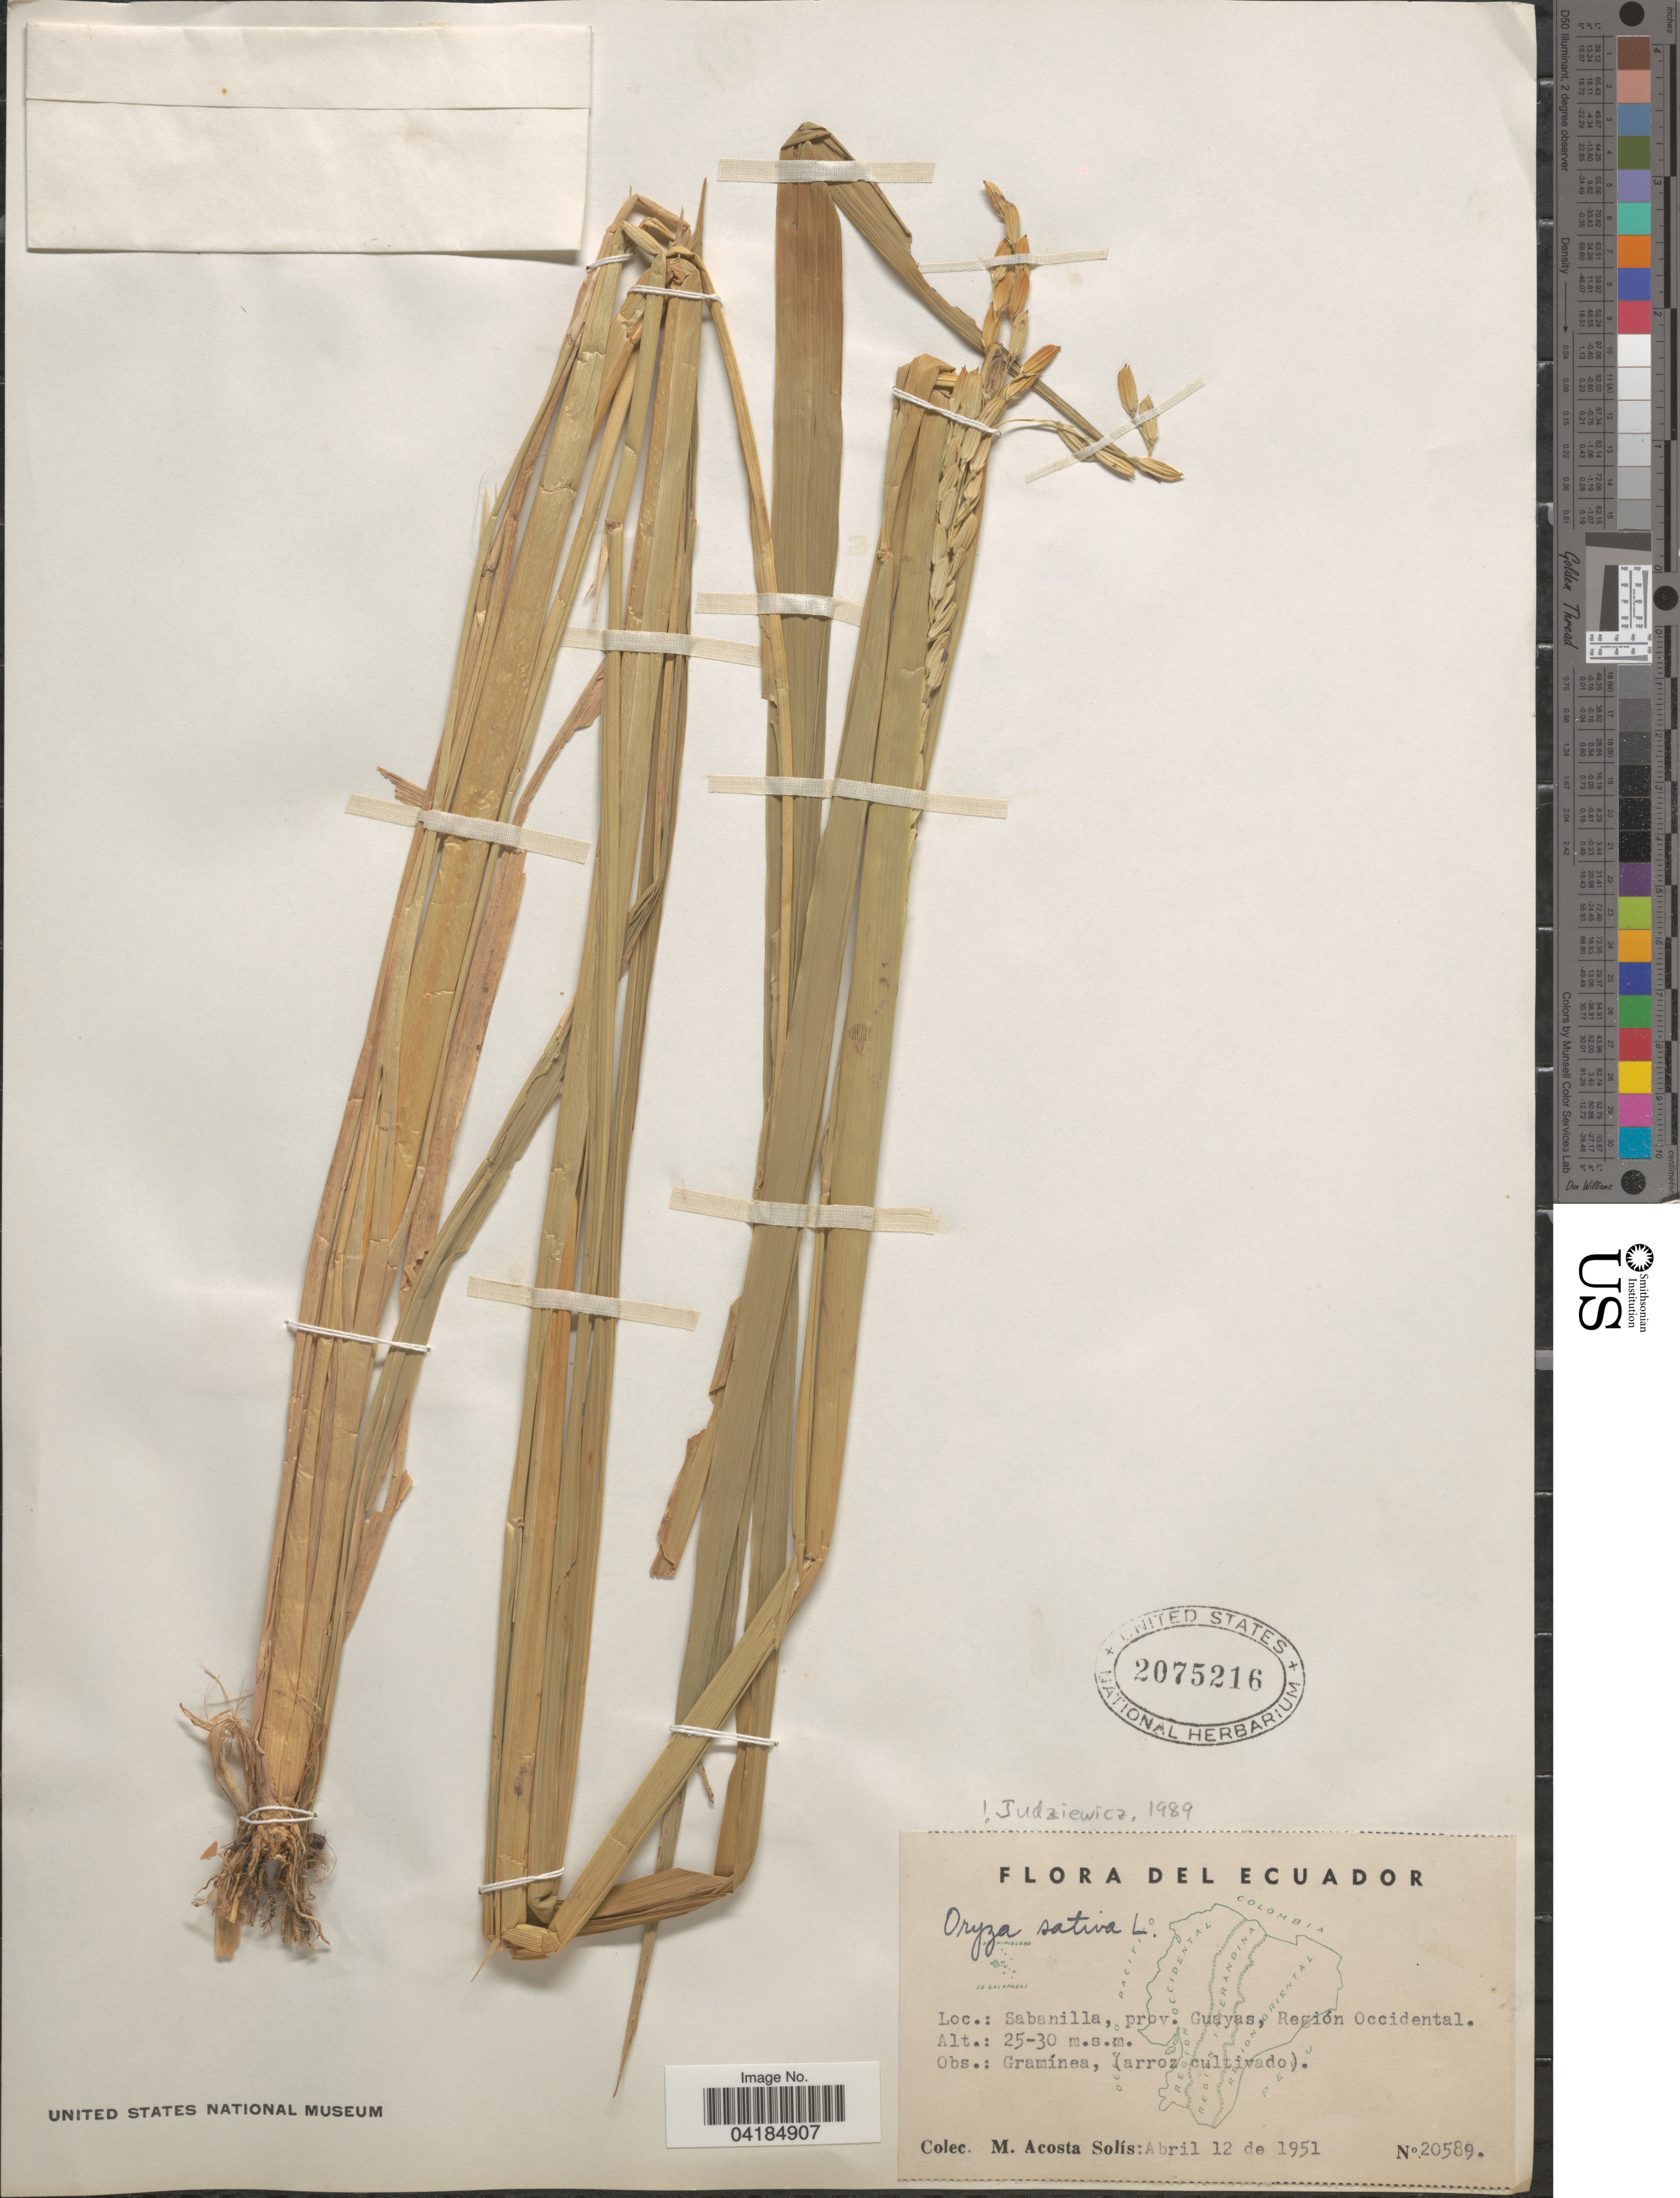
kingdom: Plantae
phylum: Tracheophyta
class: Liliopsida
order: Poales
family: Poaceae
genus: Oryza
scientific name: Oryza sativa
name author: L.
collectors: M. Acosta Solis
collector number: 20589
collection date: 1951-04-12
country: Ecuador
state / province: Guayas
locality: Sabanilla, Región Occidental.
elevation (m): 25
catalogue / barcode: US 2075216